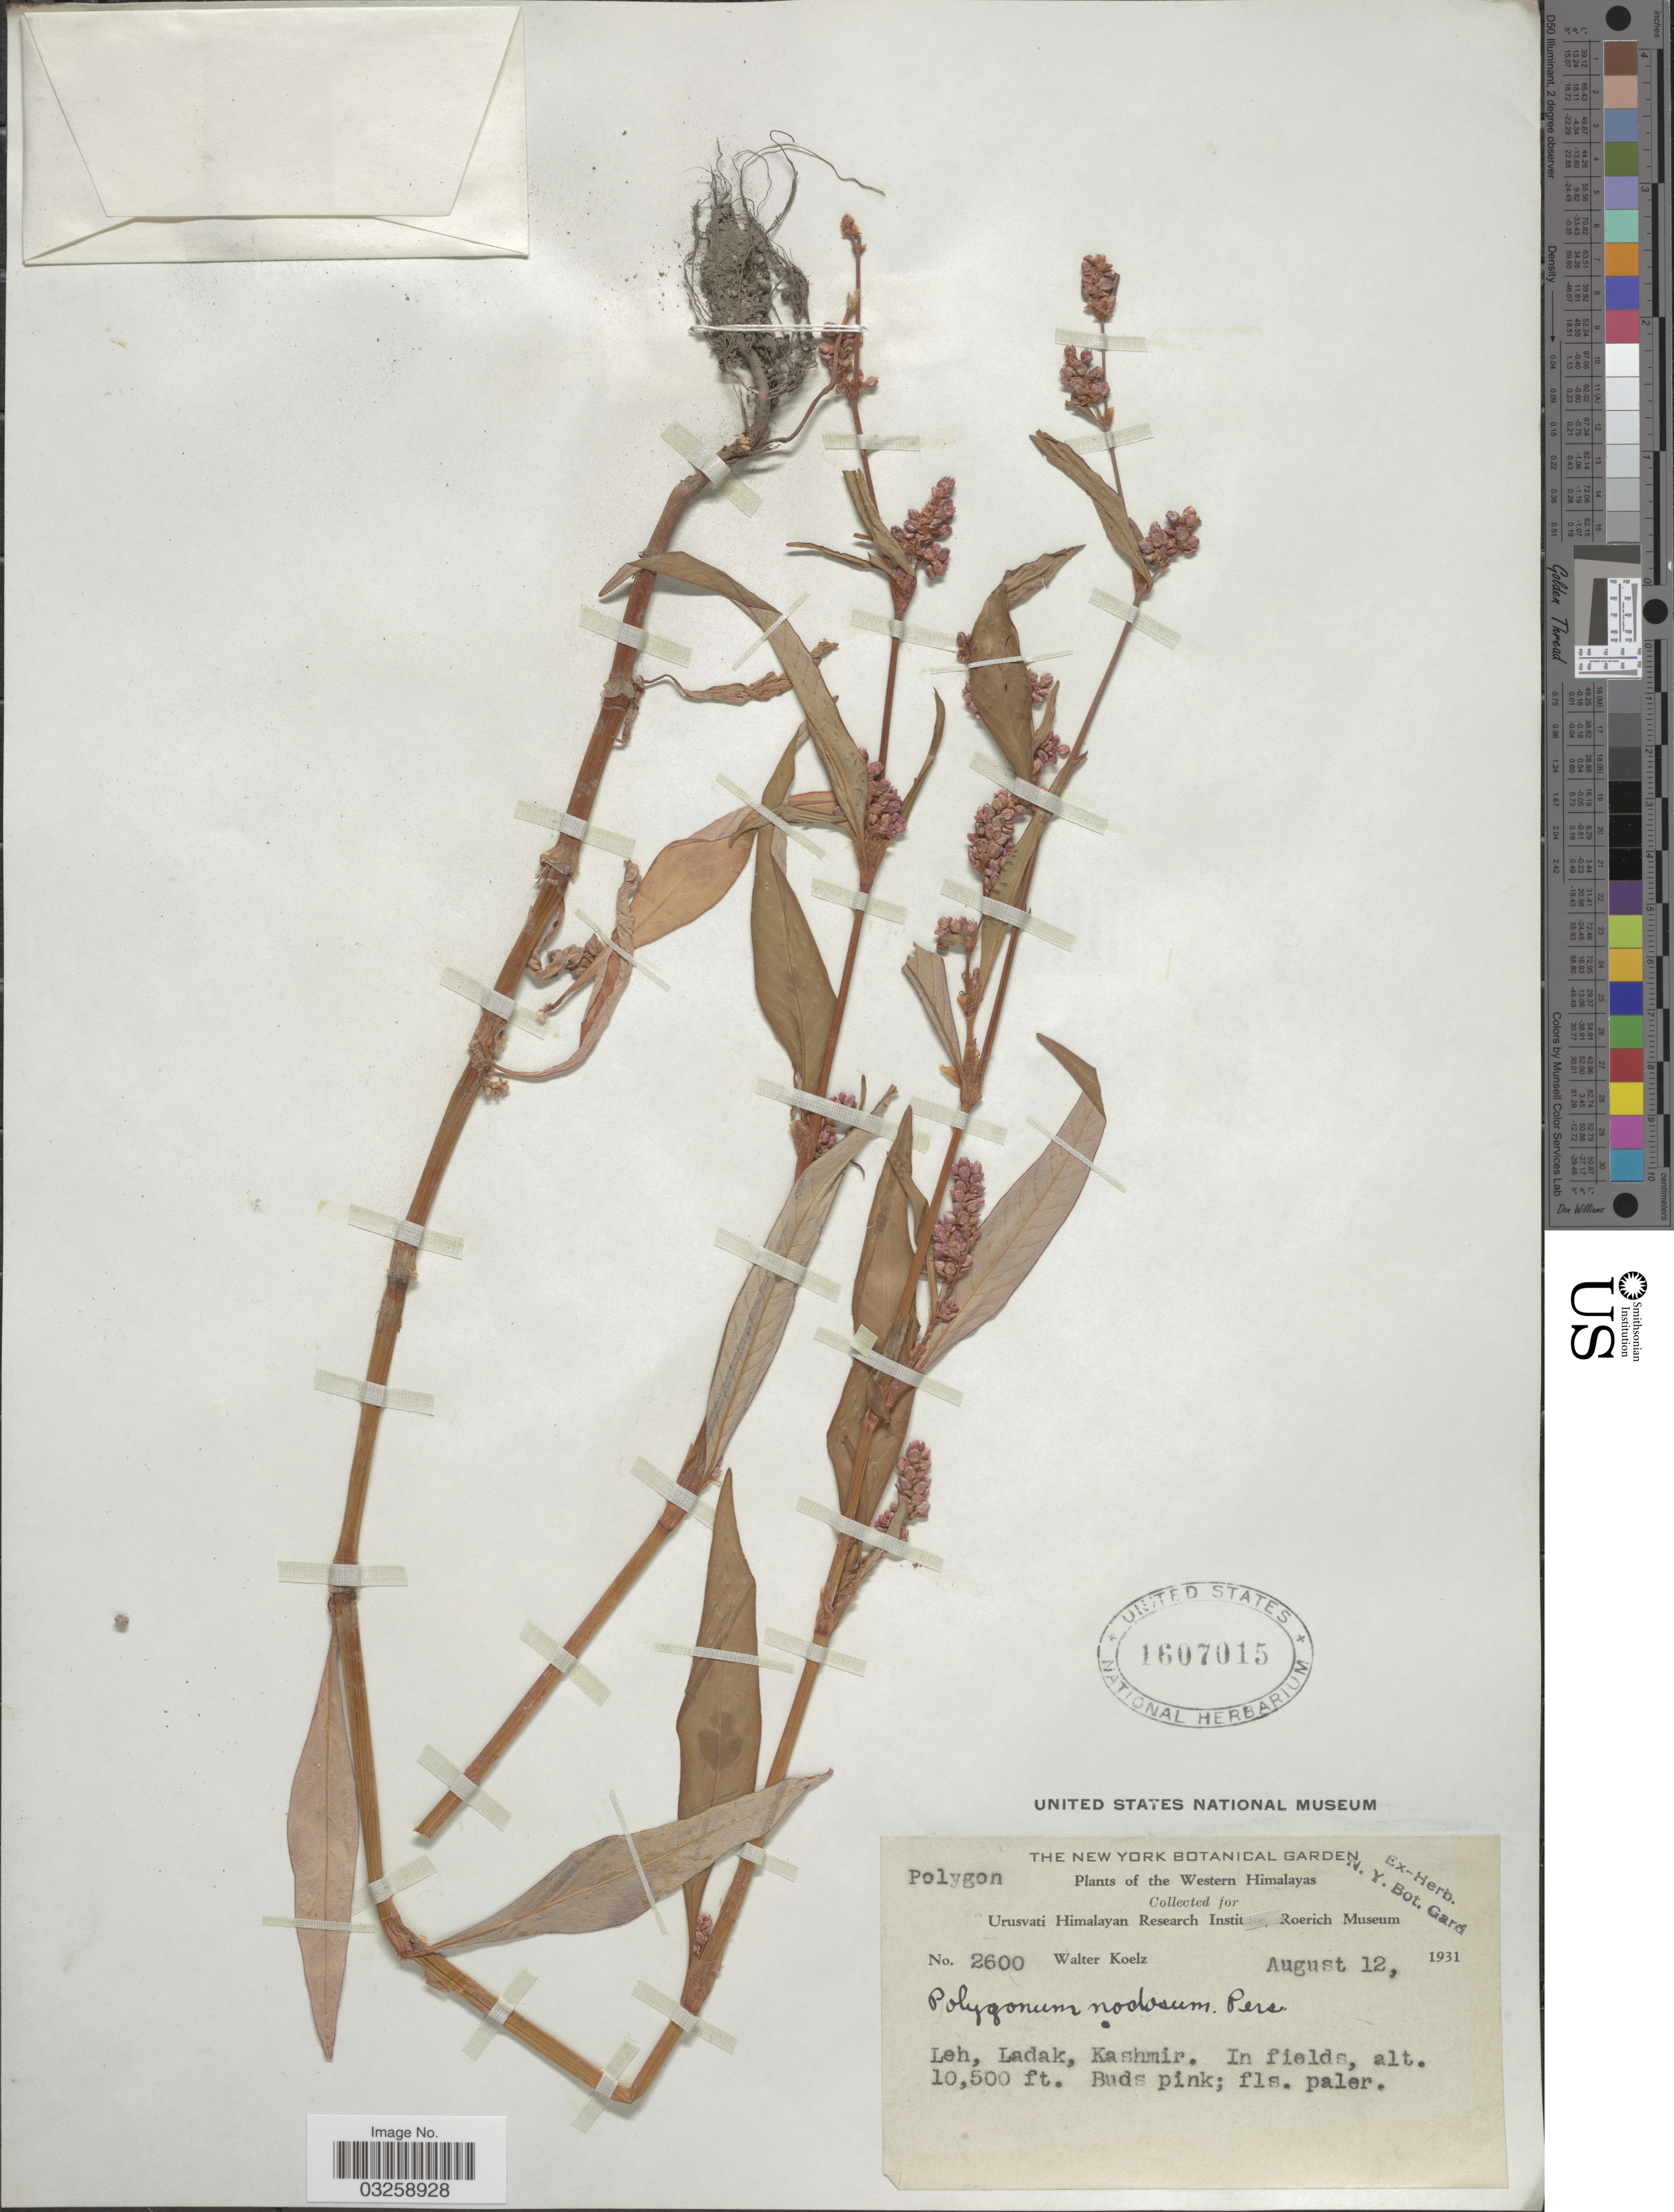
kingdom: Plantae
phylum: Tracheophyta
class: Magnoliopsida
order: Caryophyllales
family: Polygonaceae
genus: Polygonum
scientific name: Polygonum nodosum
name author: Pers.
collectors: W. N. Koelz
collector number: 2600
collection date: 1931-08-12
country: India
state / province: Ladakh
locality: Western Himalayas. Leh, Ladak, Kashmir.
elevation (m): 3200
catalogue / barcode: US 1607015